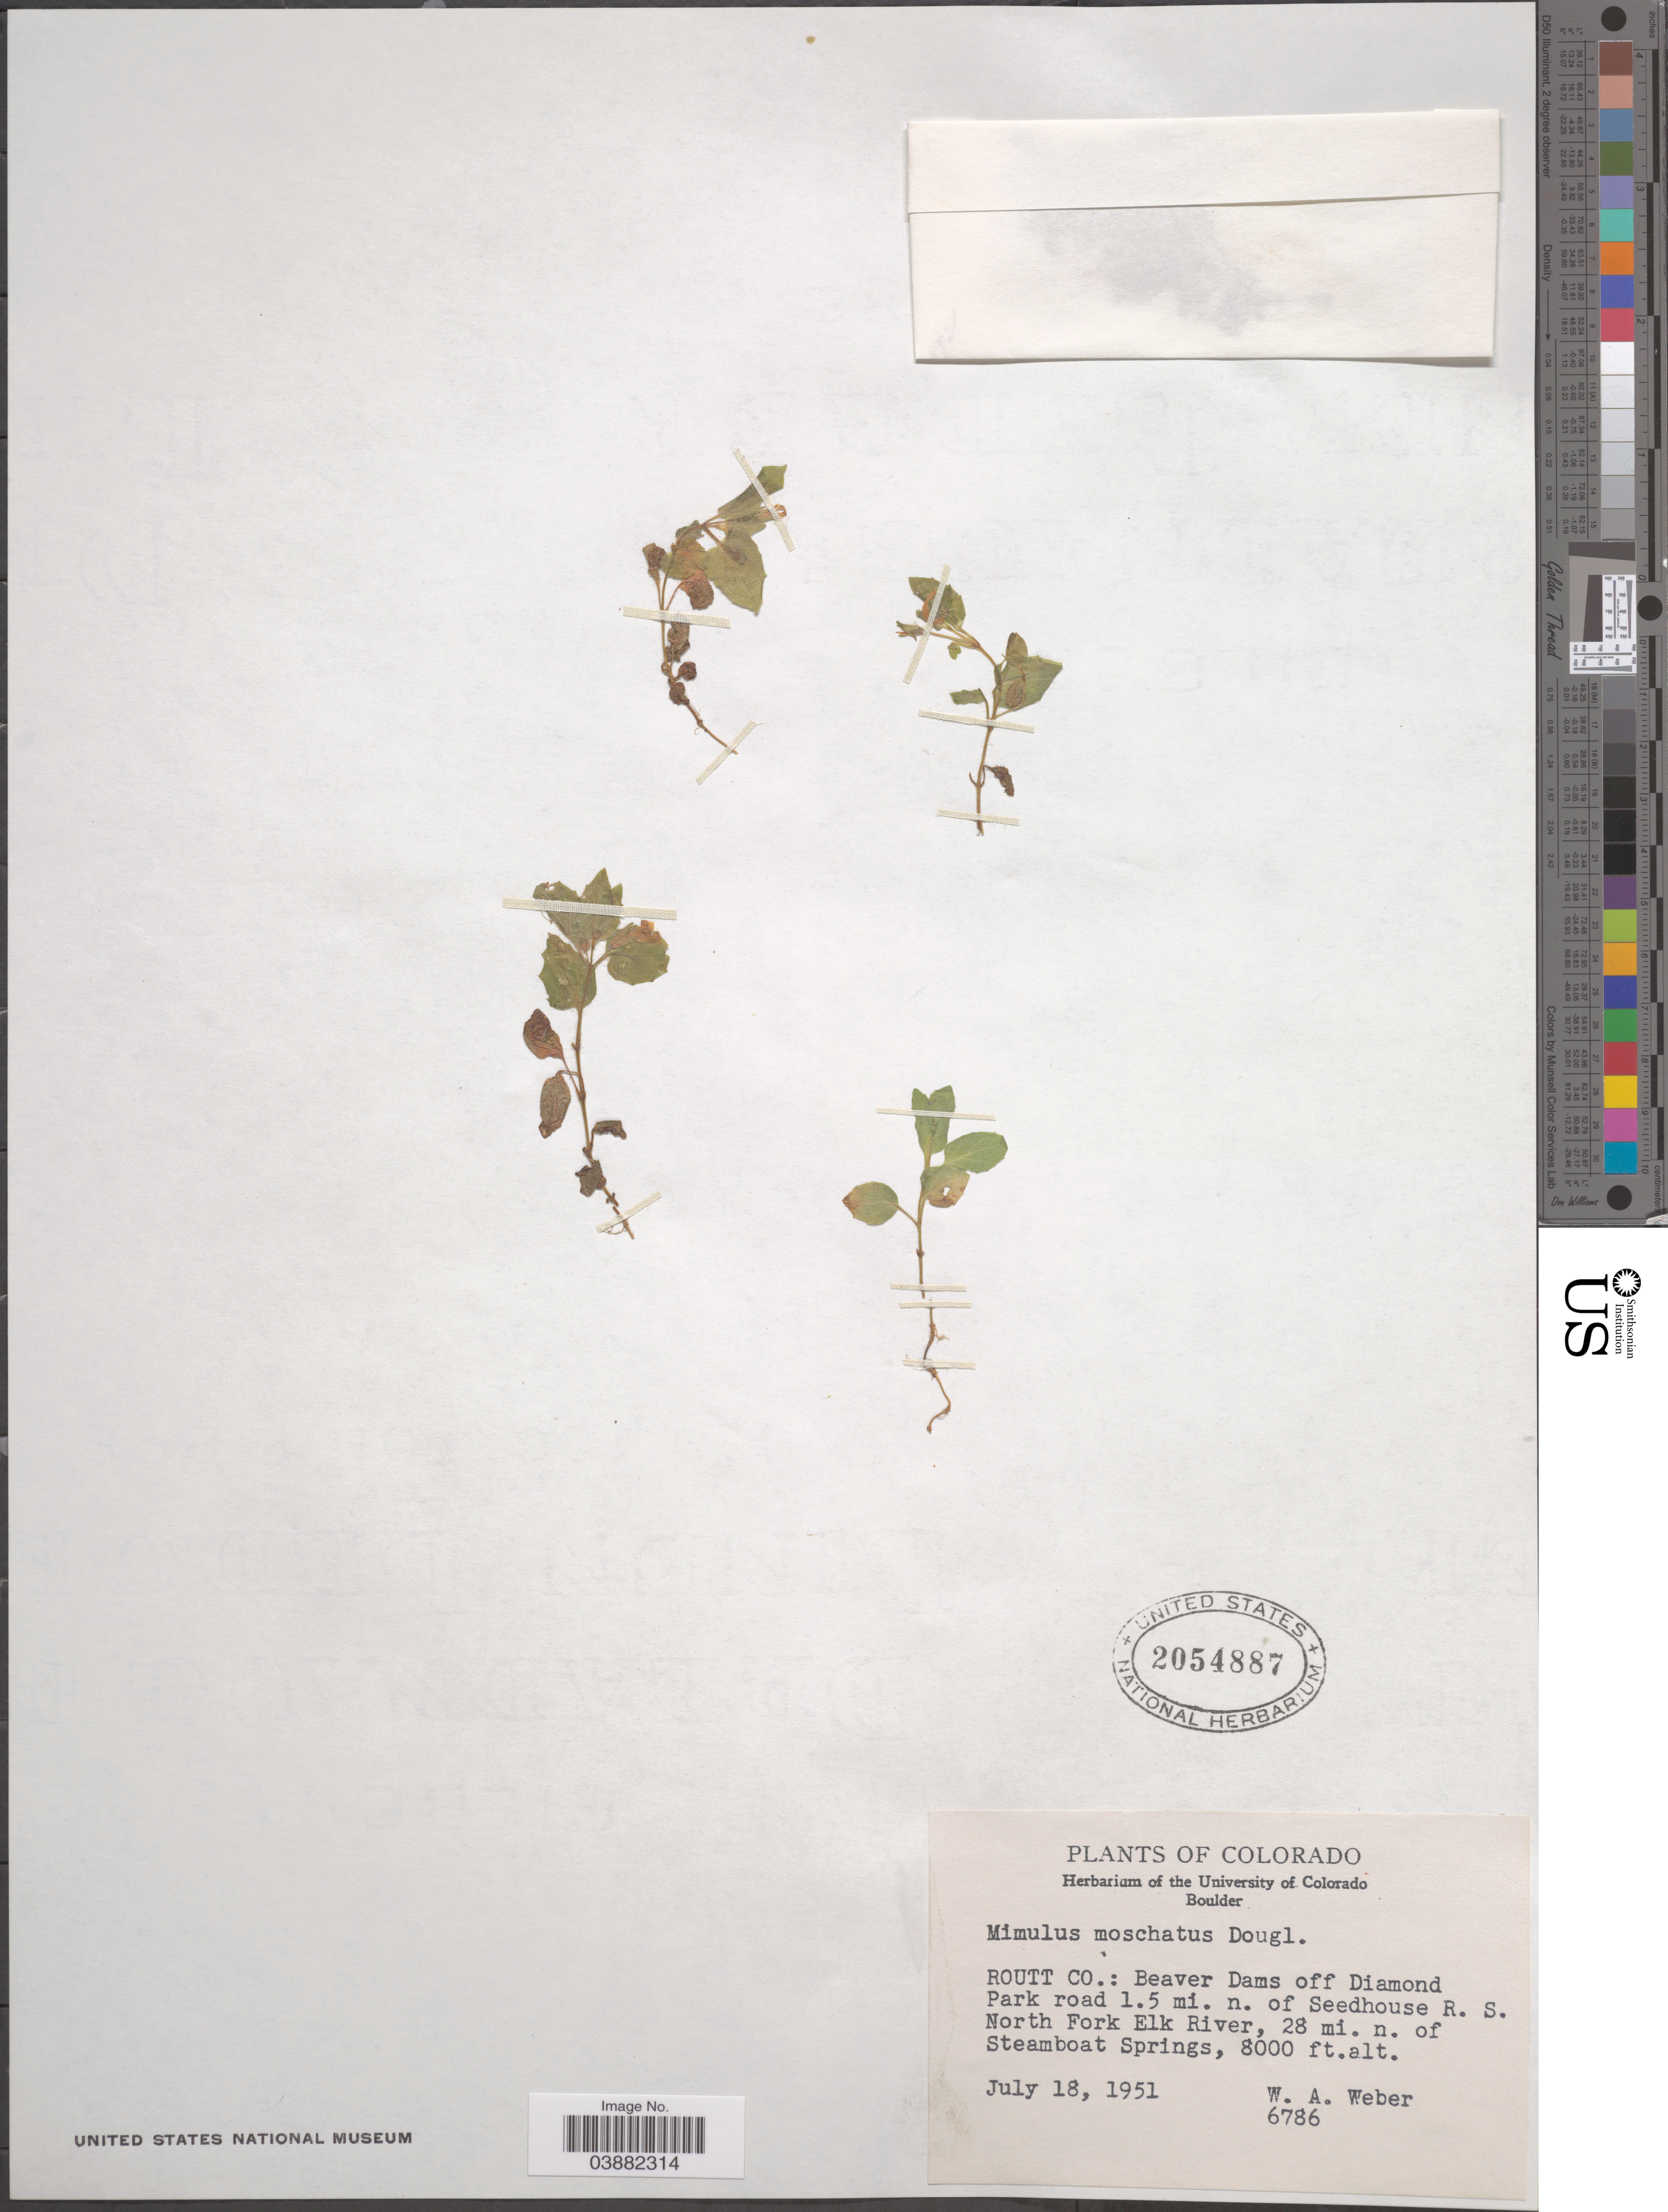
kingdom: Plantae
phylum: Tracheophyta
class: Magnoliopsida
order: Lamiales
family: Phrymaceae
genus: Mimulus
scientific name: Mimulus moschatus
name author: Douglas ex Lindl.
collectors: W. A. Weber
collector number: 6786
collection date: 1951-07-18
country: United States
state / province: Colorado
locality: Routt Co.: Beaver Dams off Diamond Park road 1.5 mi. n. of Seedhouse R. S. North Fork Elk River, 28 mi. n. of Steamboat Springs.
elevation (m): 2438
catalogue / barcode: US 2054887